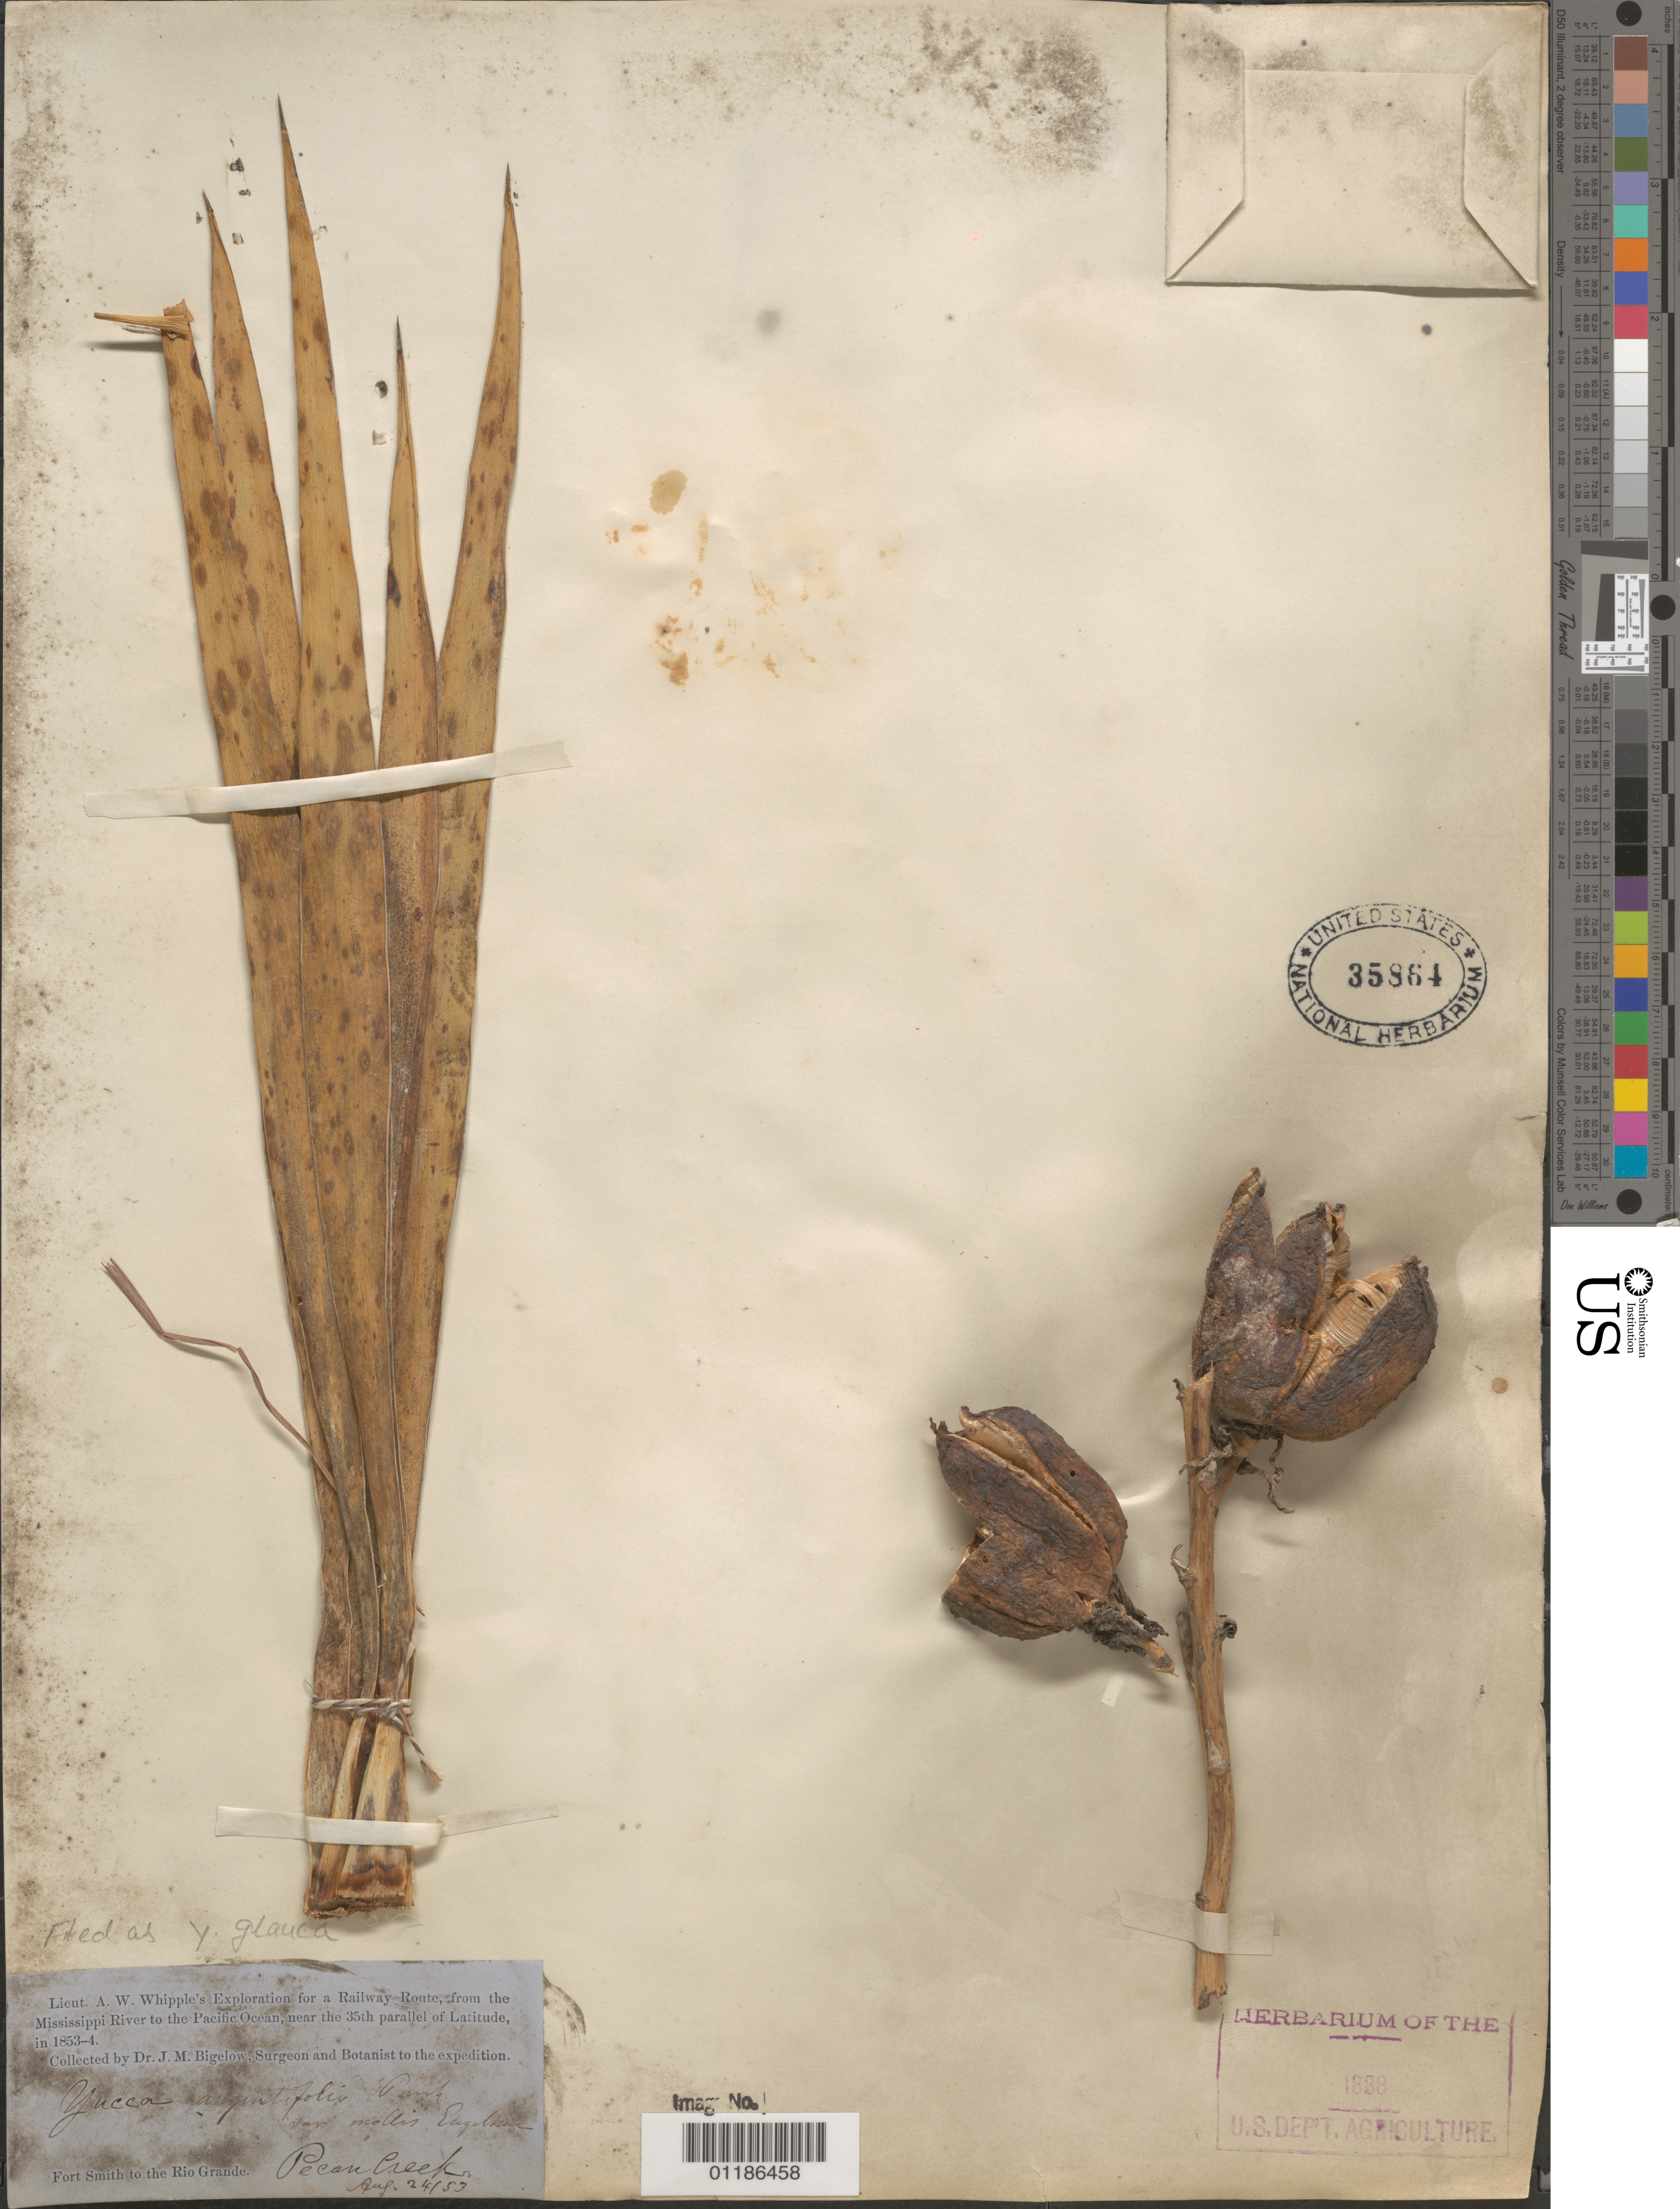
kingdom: Plantae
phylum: Tracheophyta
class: Liliopsida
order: Asparagales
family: Asparagaceae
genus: Yucca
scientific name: Yucca glauca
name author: Nutt.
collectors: J. M. Bigelow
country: United States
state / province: Oklahoma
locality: Fort Smith to the Rio Grande, Pecan Creek.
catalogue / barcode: US 35864